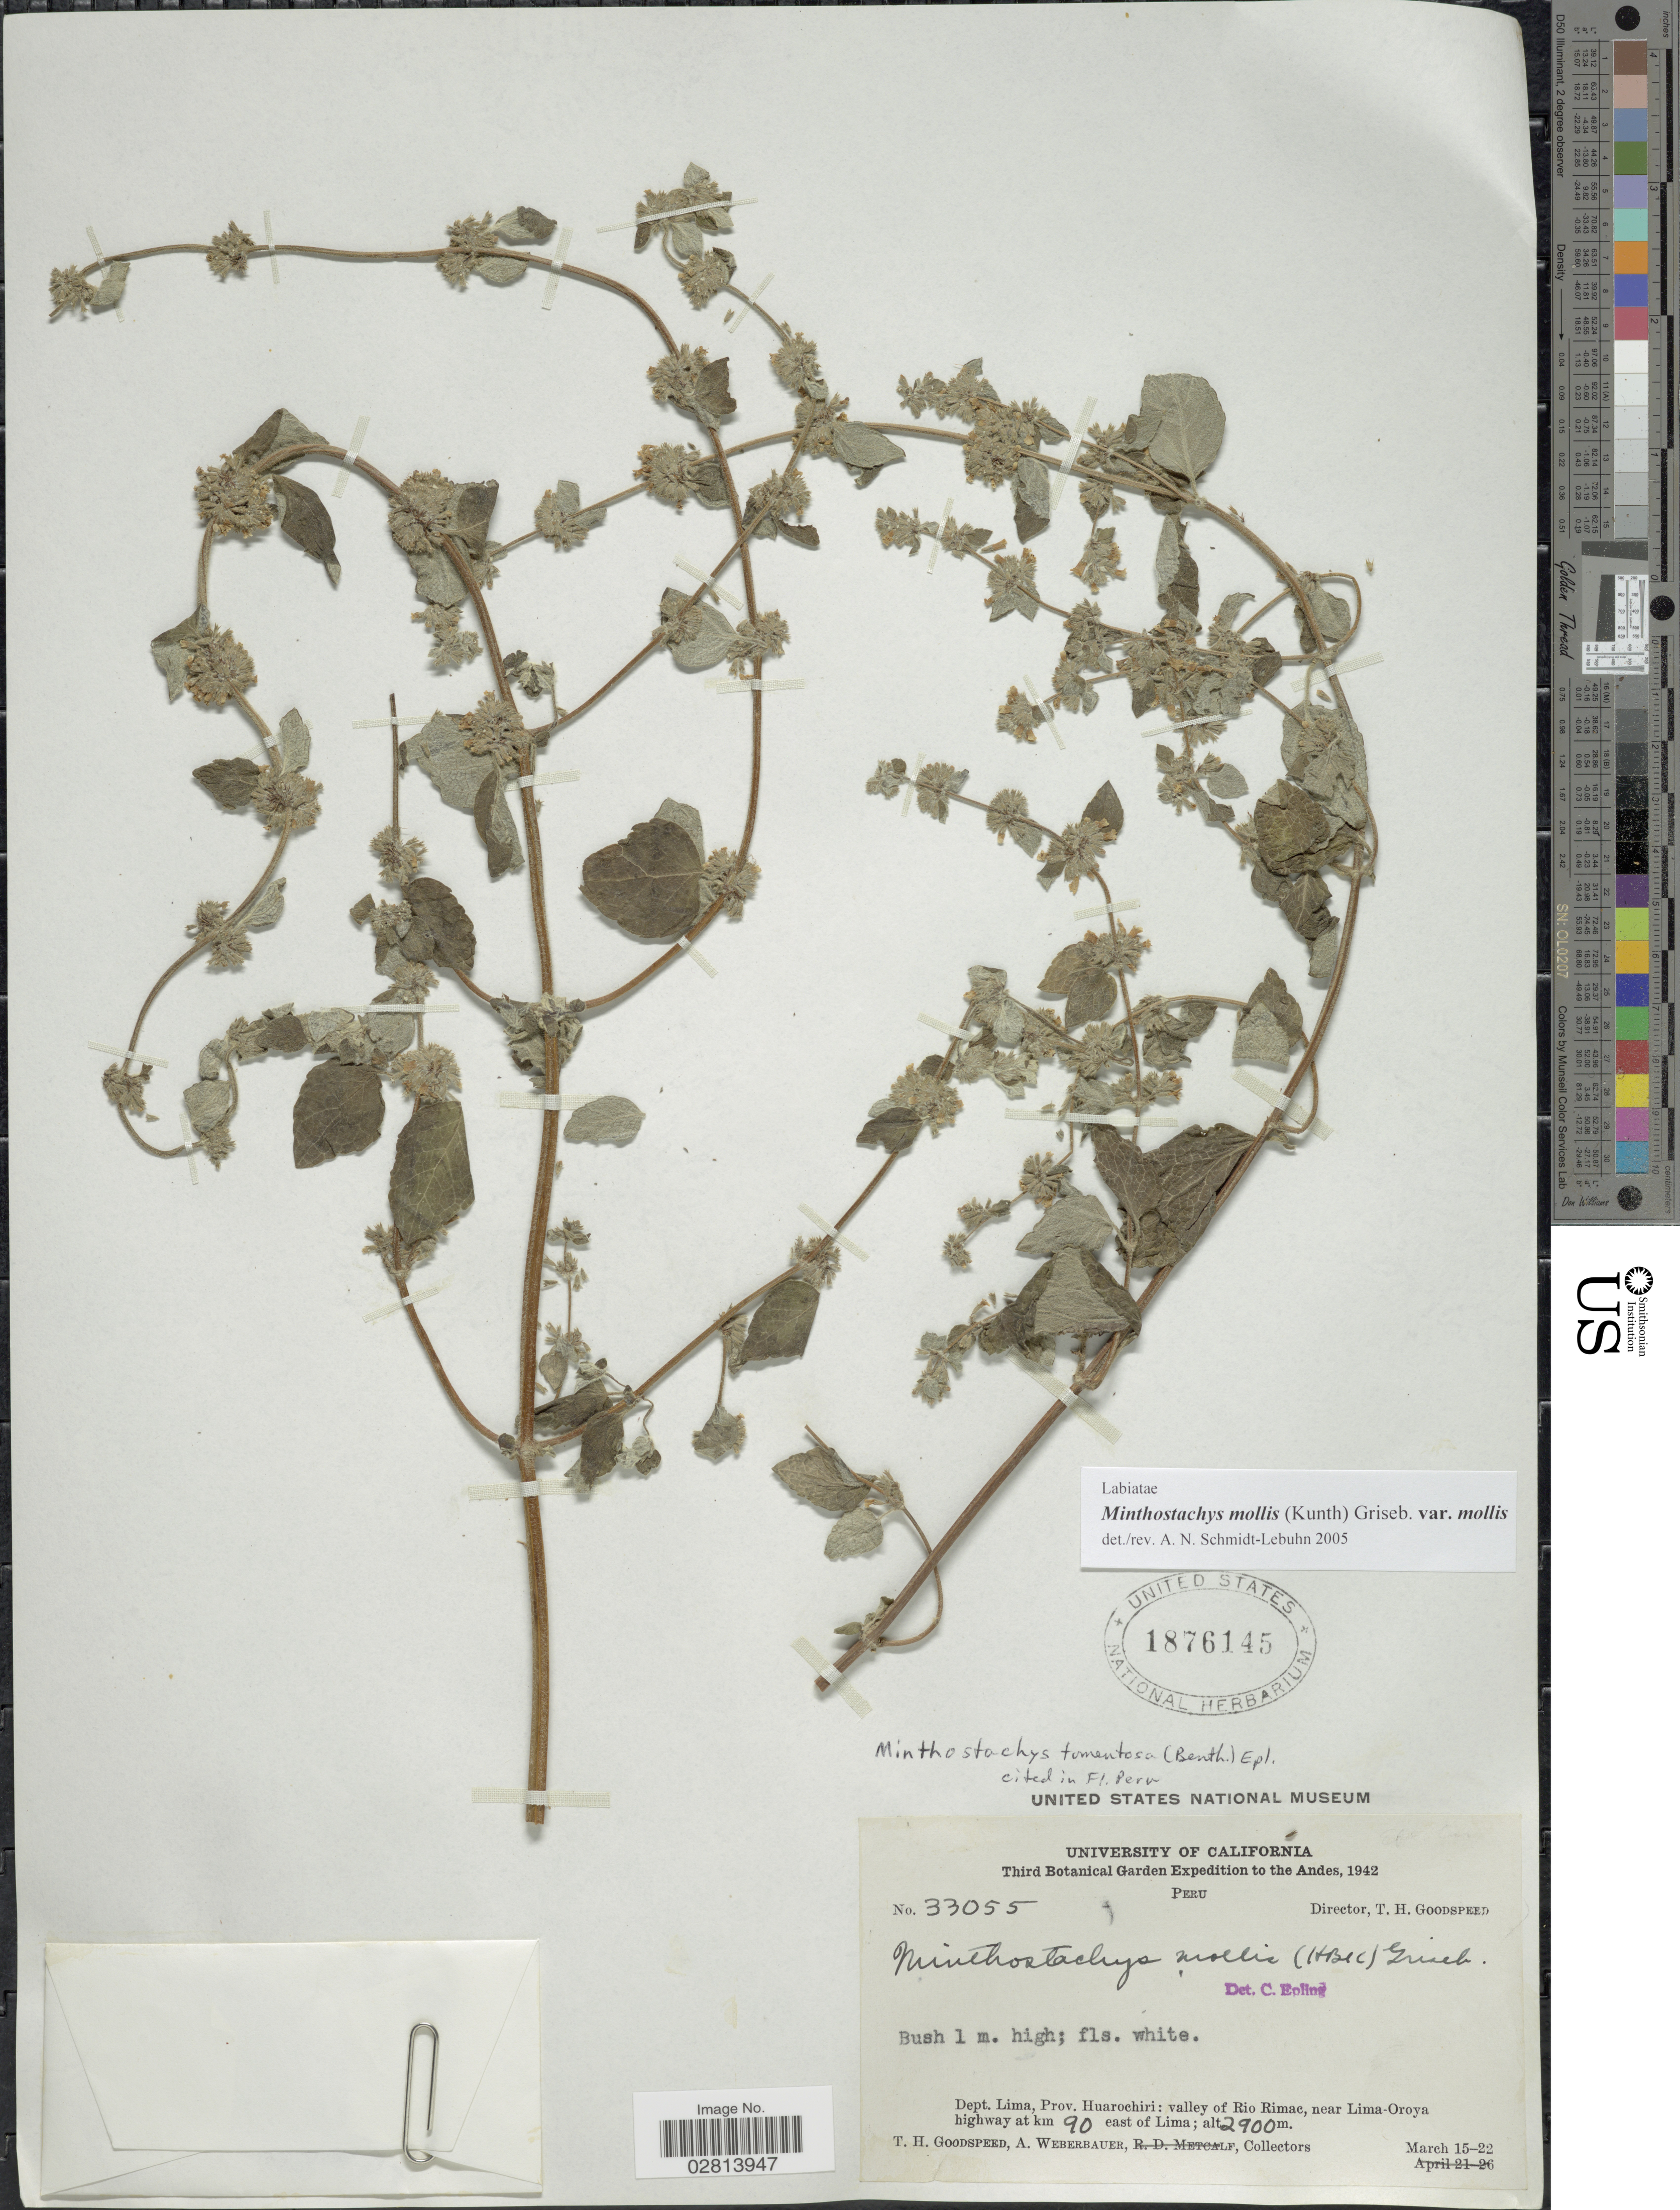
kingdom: Plantae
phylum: Tracheophyta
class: Magnoliopsida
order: Lamiales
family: Lamiaceae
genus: Minthostachys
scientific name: Minthostachys mollis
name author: (Kunth) Griseb.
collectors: T. Goodspeed & A. Weberbauer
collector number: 33055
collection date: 1942-03-15/1942-03-22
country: Peru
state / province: Lima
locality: Andes. Dept. Lima, Prov. Huarochiri: valley of Rio Rimac, near Lima-Oroya highway at km 90 east of Lima.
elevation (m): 2900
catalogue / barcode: US 1876145